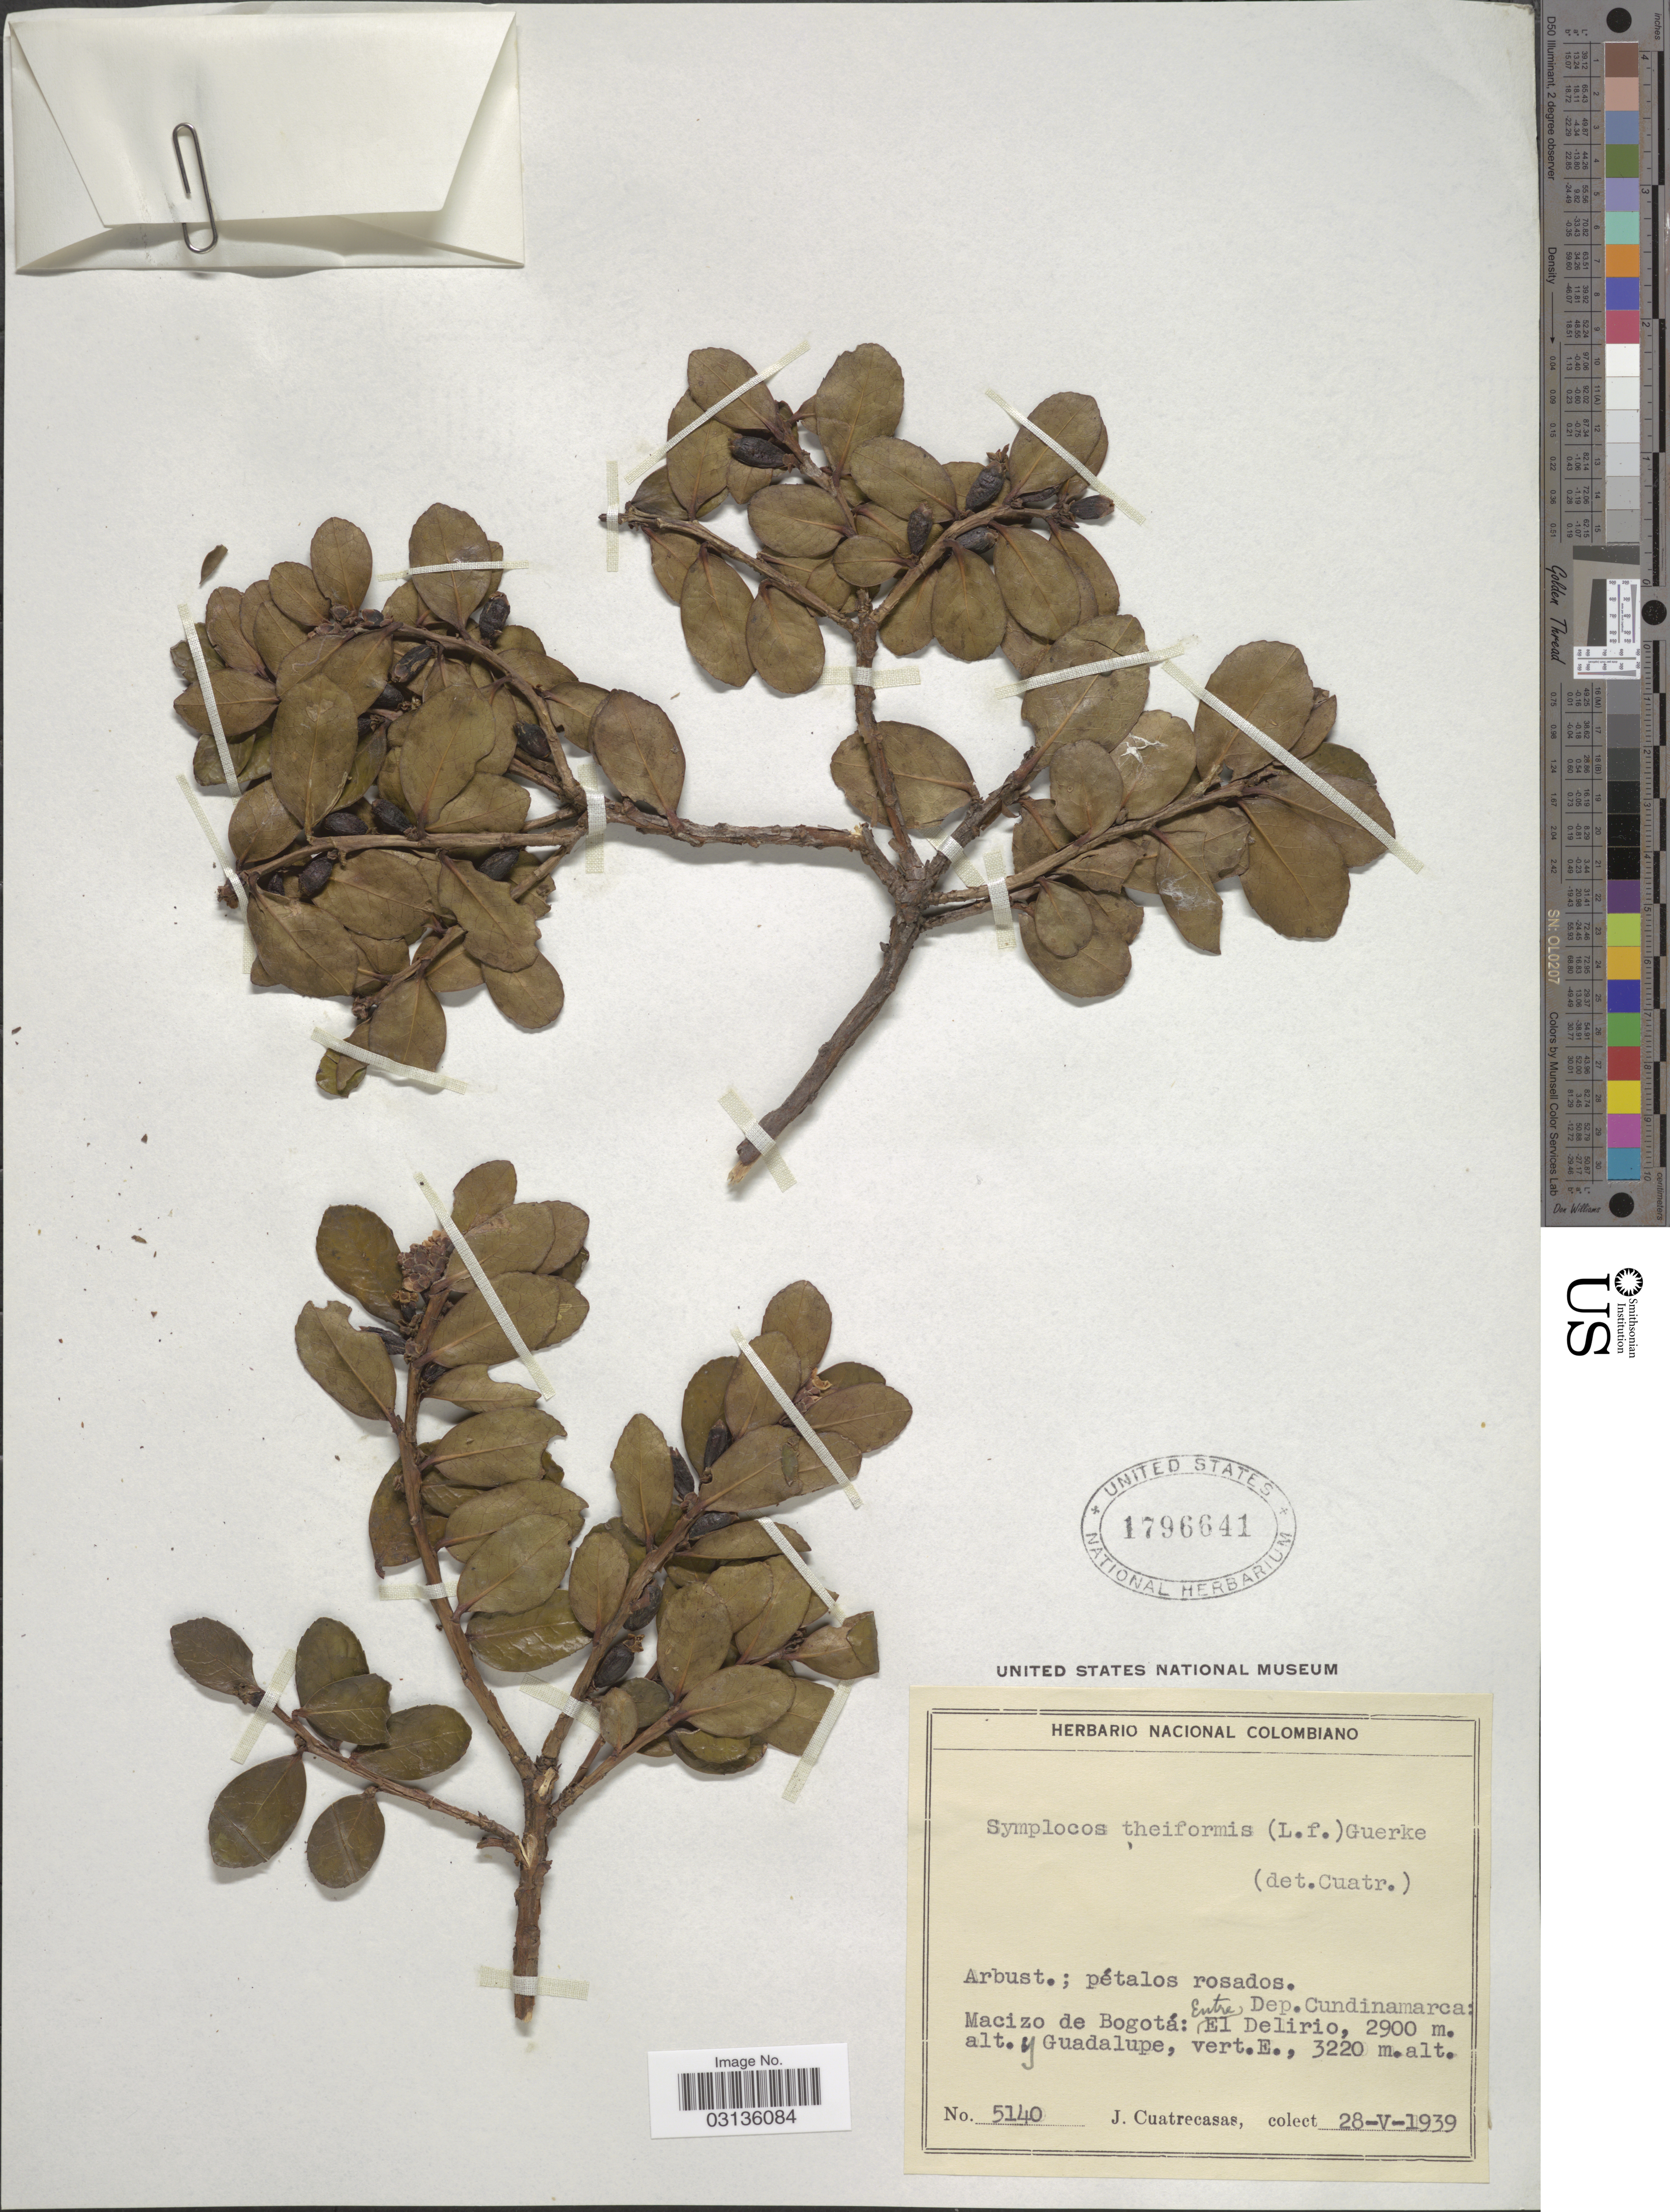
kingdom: Plantae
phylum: Tracheophyta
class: Magnoliopsida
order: Ericales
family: Symplocaceae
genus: Symplocos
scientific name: Symplocos theiformis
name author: (L. f.) Oken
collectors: J. Cuatrecasas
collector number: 5140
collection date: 1939-05-28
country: Colombia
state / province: Cundinamarca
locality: Dep. Cundinamarca. Macizo de Bogotá: Entre El Delirio. y Guadalupe, vert. E.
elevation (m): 2900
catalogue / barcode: US 1796641